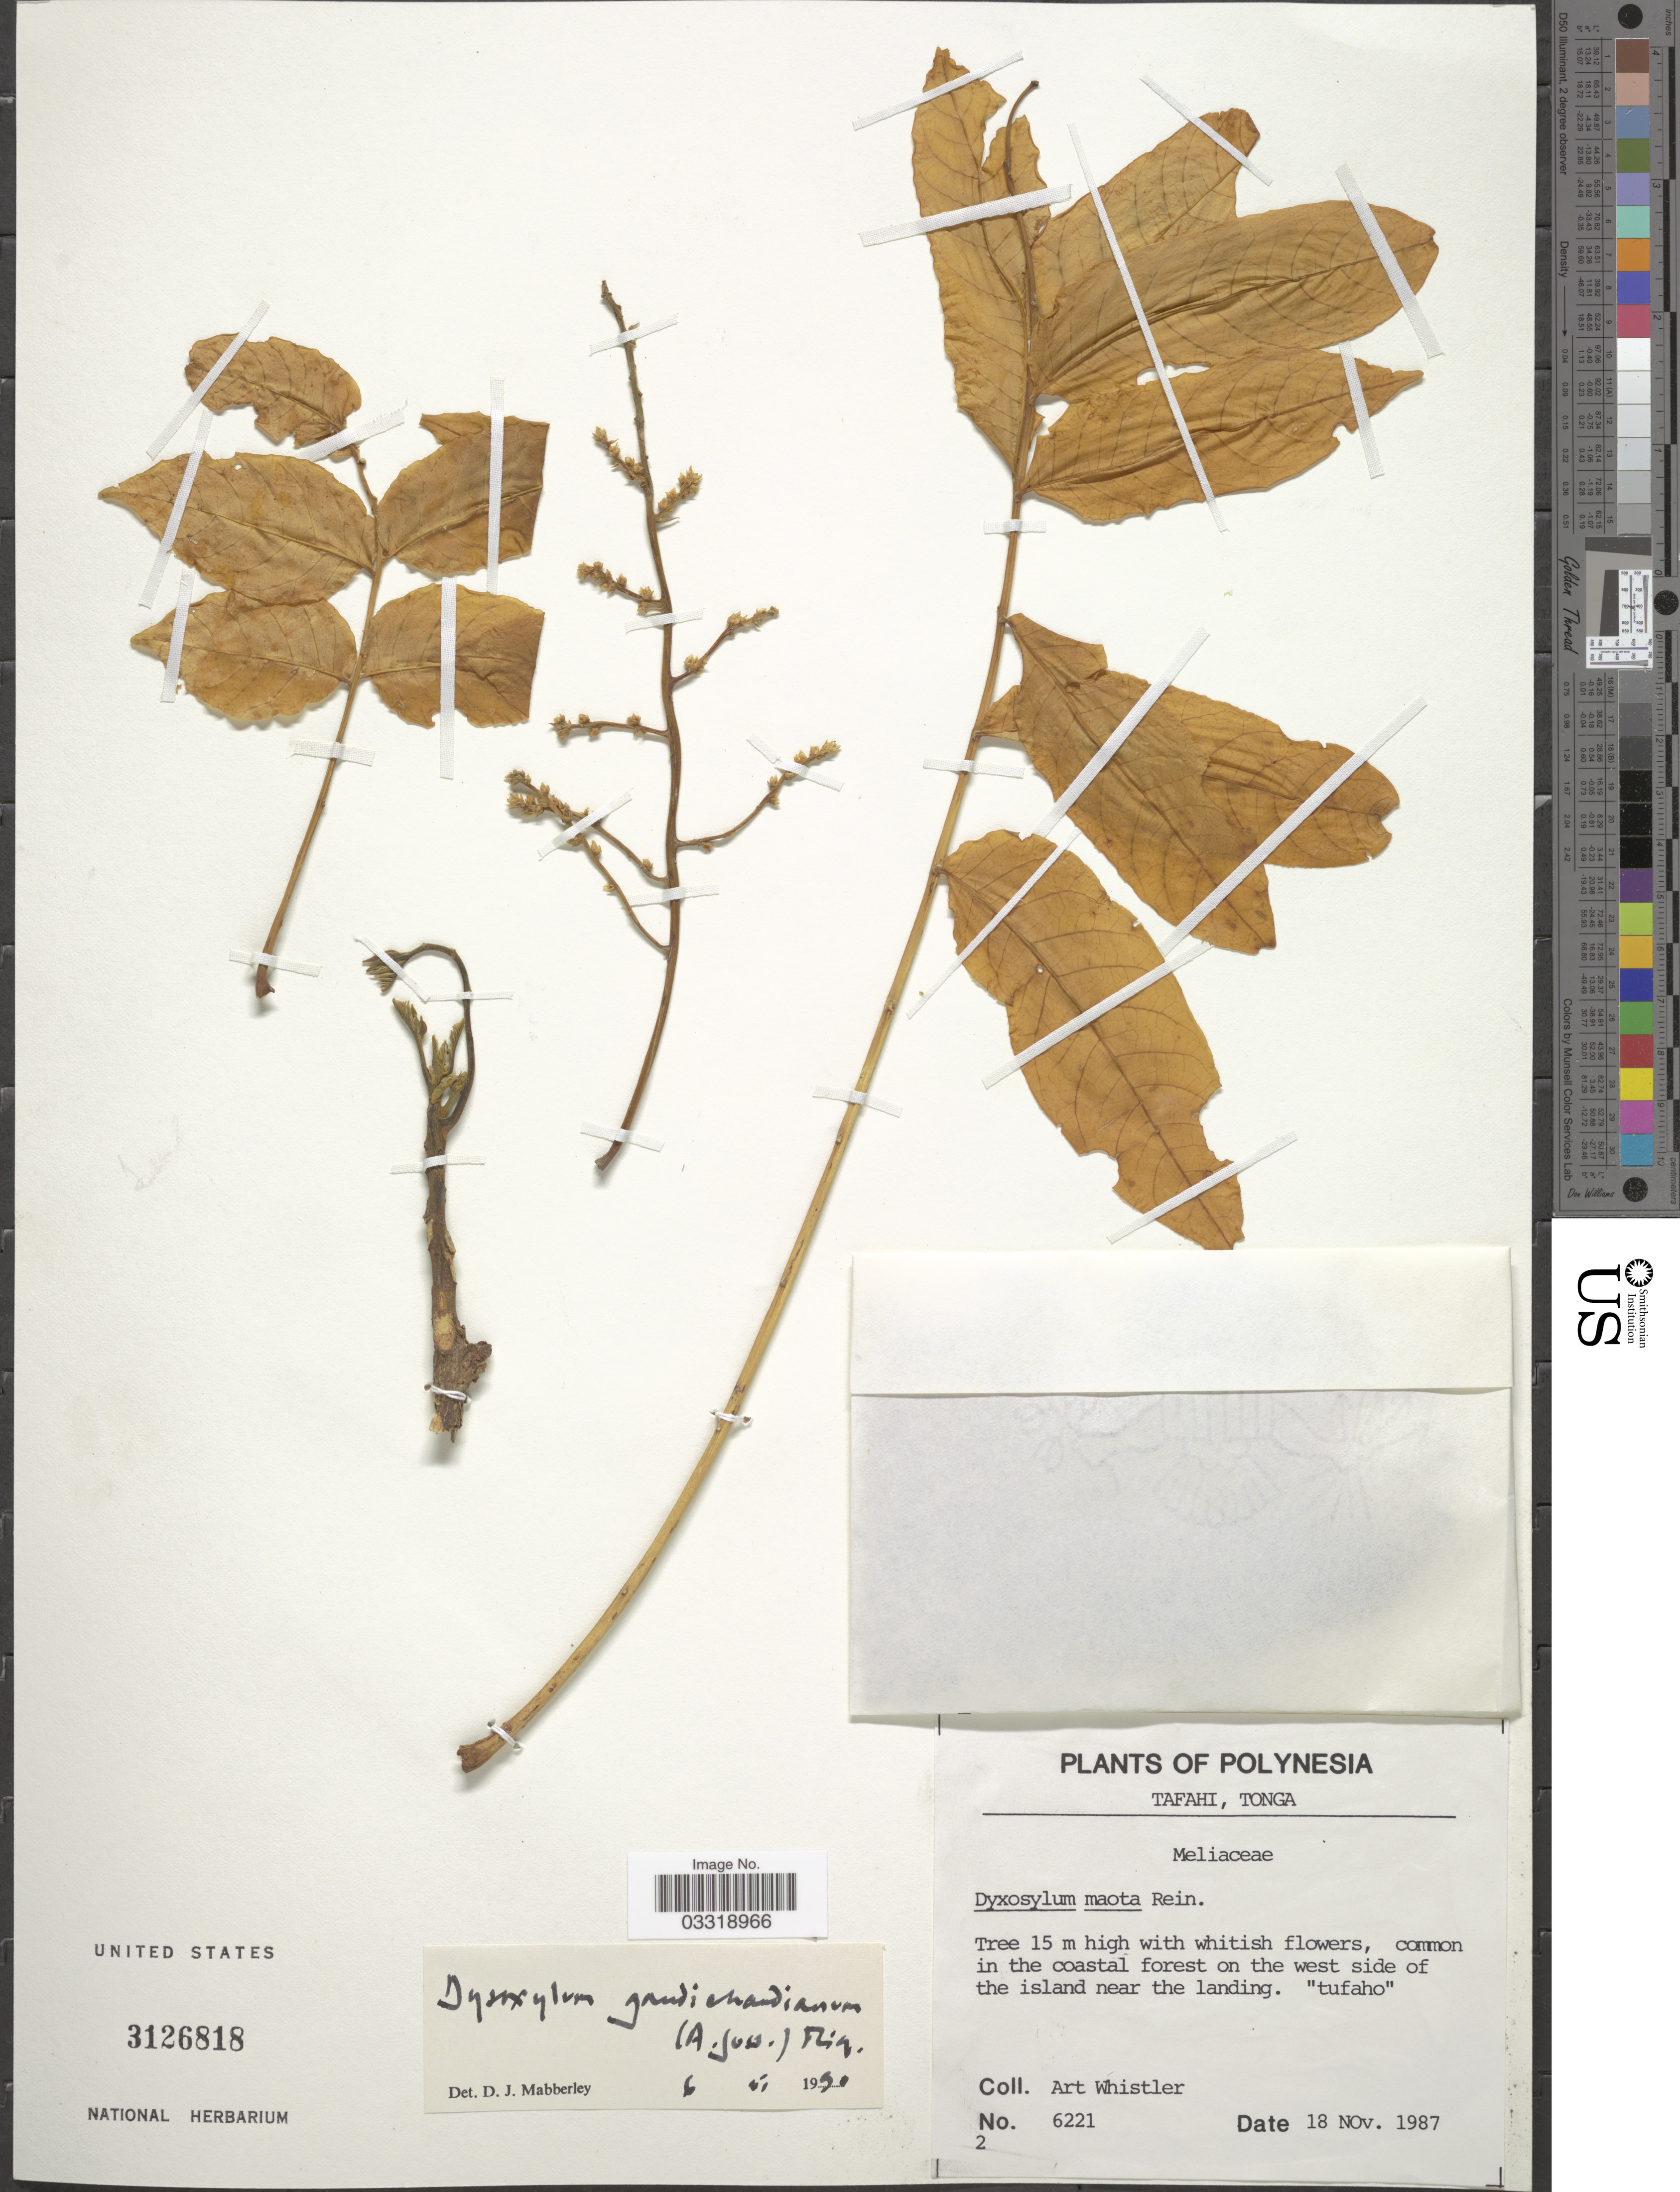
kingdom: Plantae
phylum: Tracheophyta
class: Magnoliopsida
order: Sapindales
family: Meliaceae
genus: Didymocheton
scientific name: Didymocheton gaudichaudianus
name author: A. Juss.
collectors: A. Whistler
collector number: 6221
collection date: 1987-11-18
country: Tonga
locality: Polynesia. Tafahi. On the west side of the island near the landing.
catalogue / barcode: US 3126818